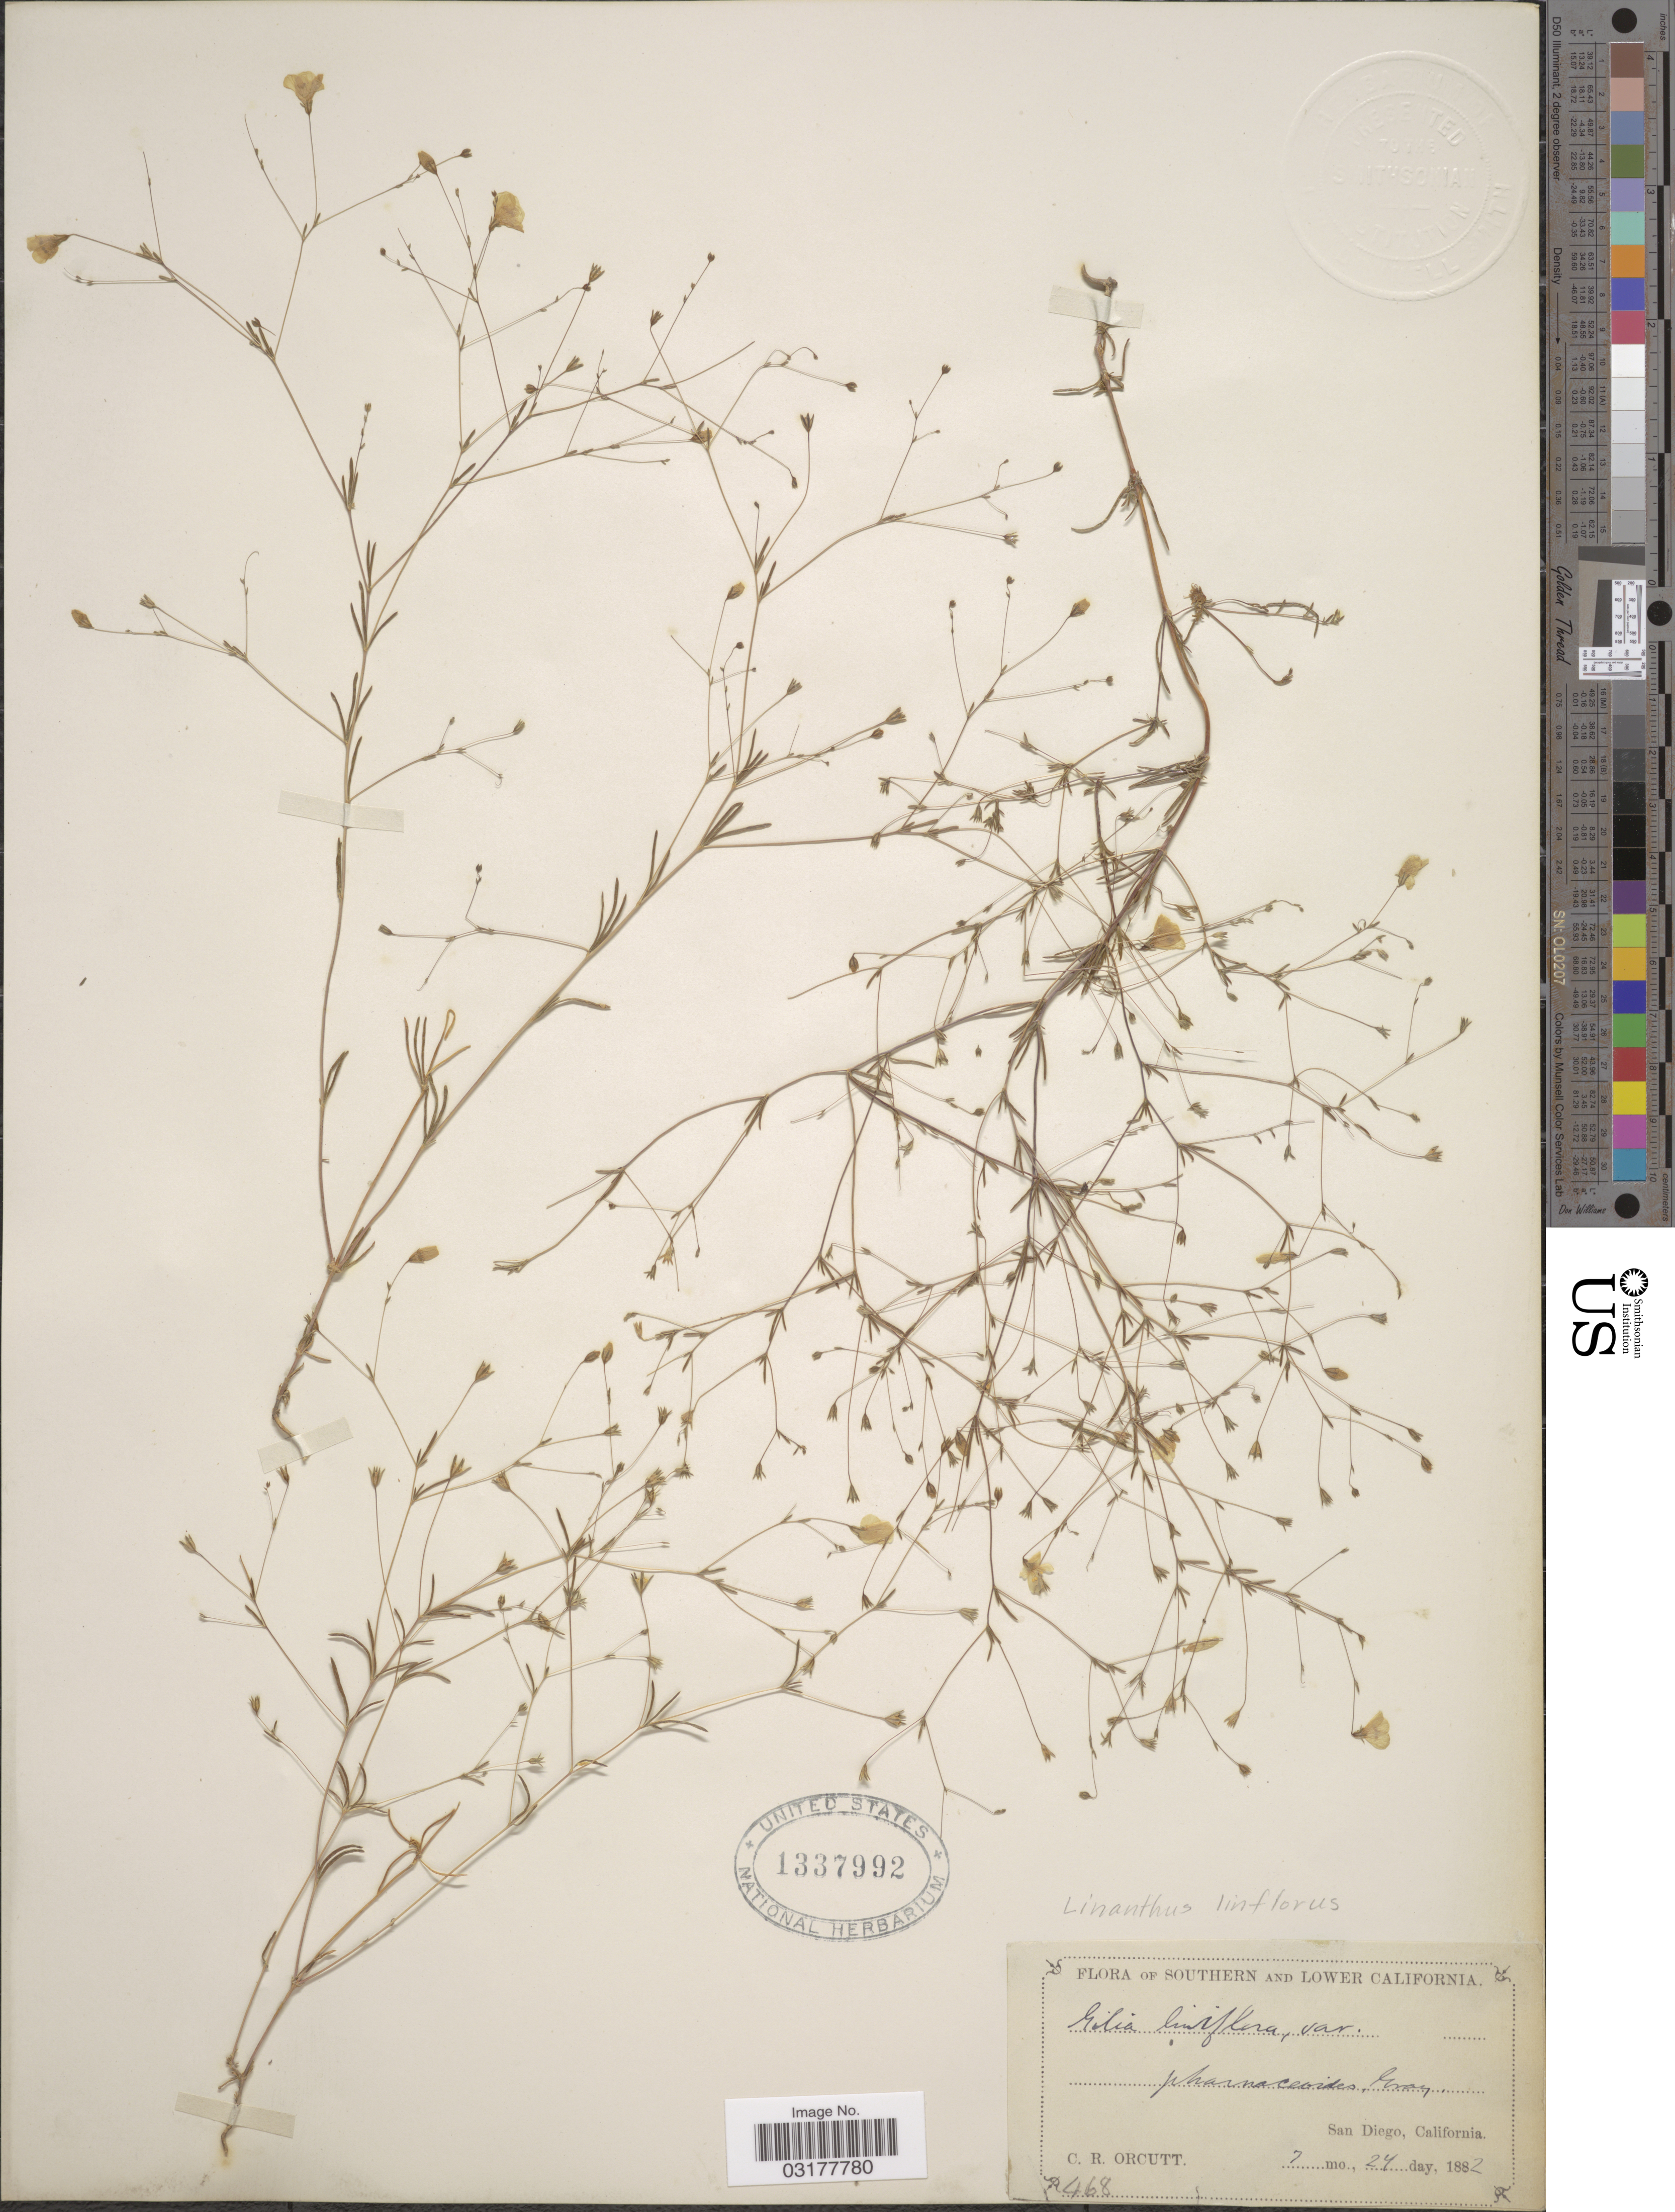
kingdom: Plantae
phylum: Tracheophyta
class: Magnoliopsida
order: Ericales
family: Polemoniaceae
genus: Leptosiphon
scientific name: Leptosiphon liniflorus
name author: (Benth.) J.M. Porter & L.A. Johnson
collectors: C. R. Orcutt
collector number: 468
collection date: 1882-07-24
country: United States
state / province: California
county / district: San Diego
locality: San Diego.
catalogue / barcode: US 1337992